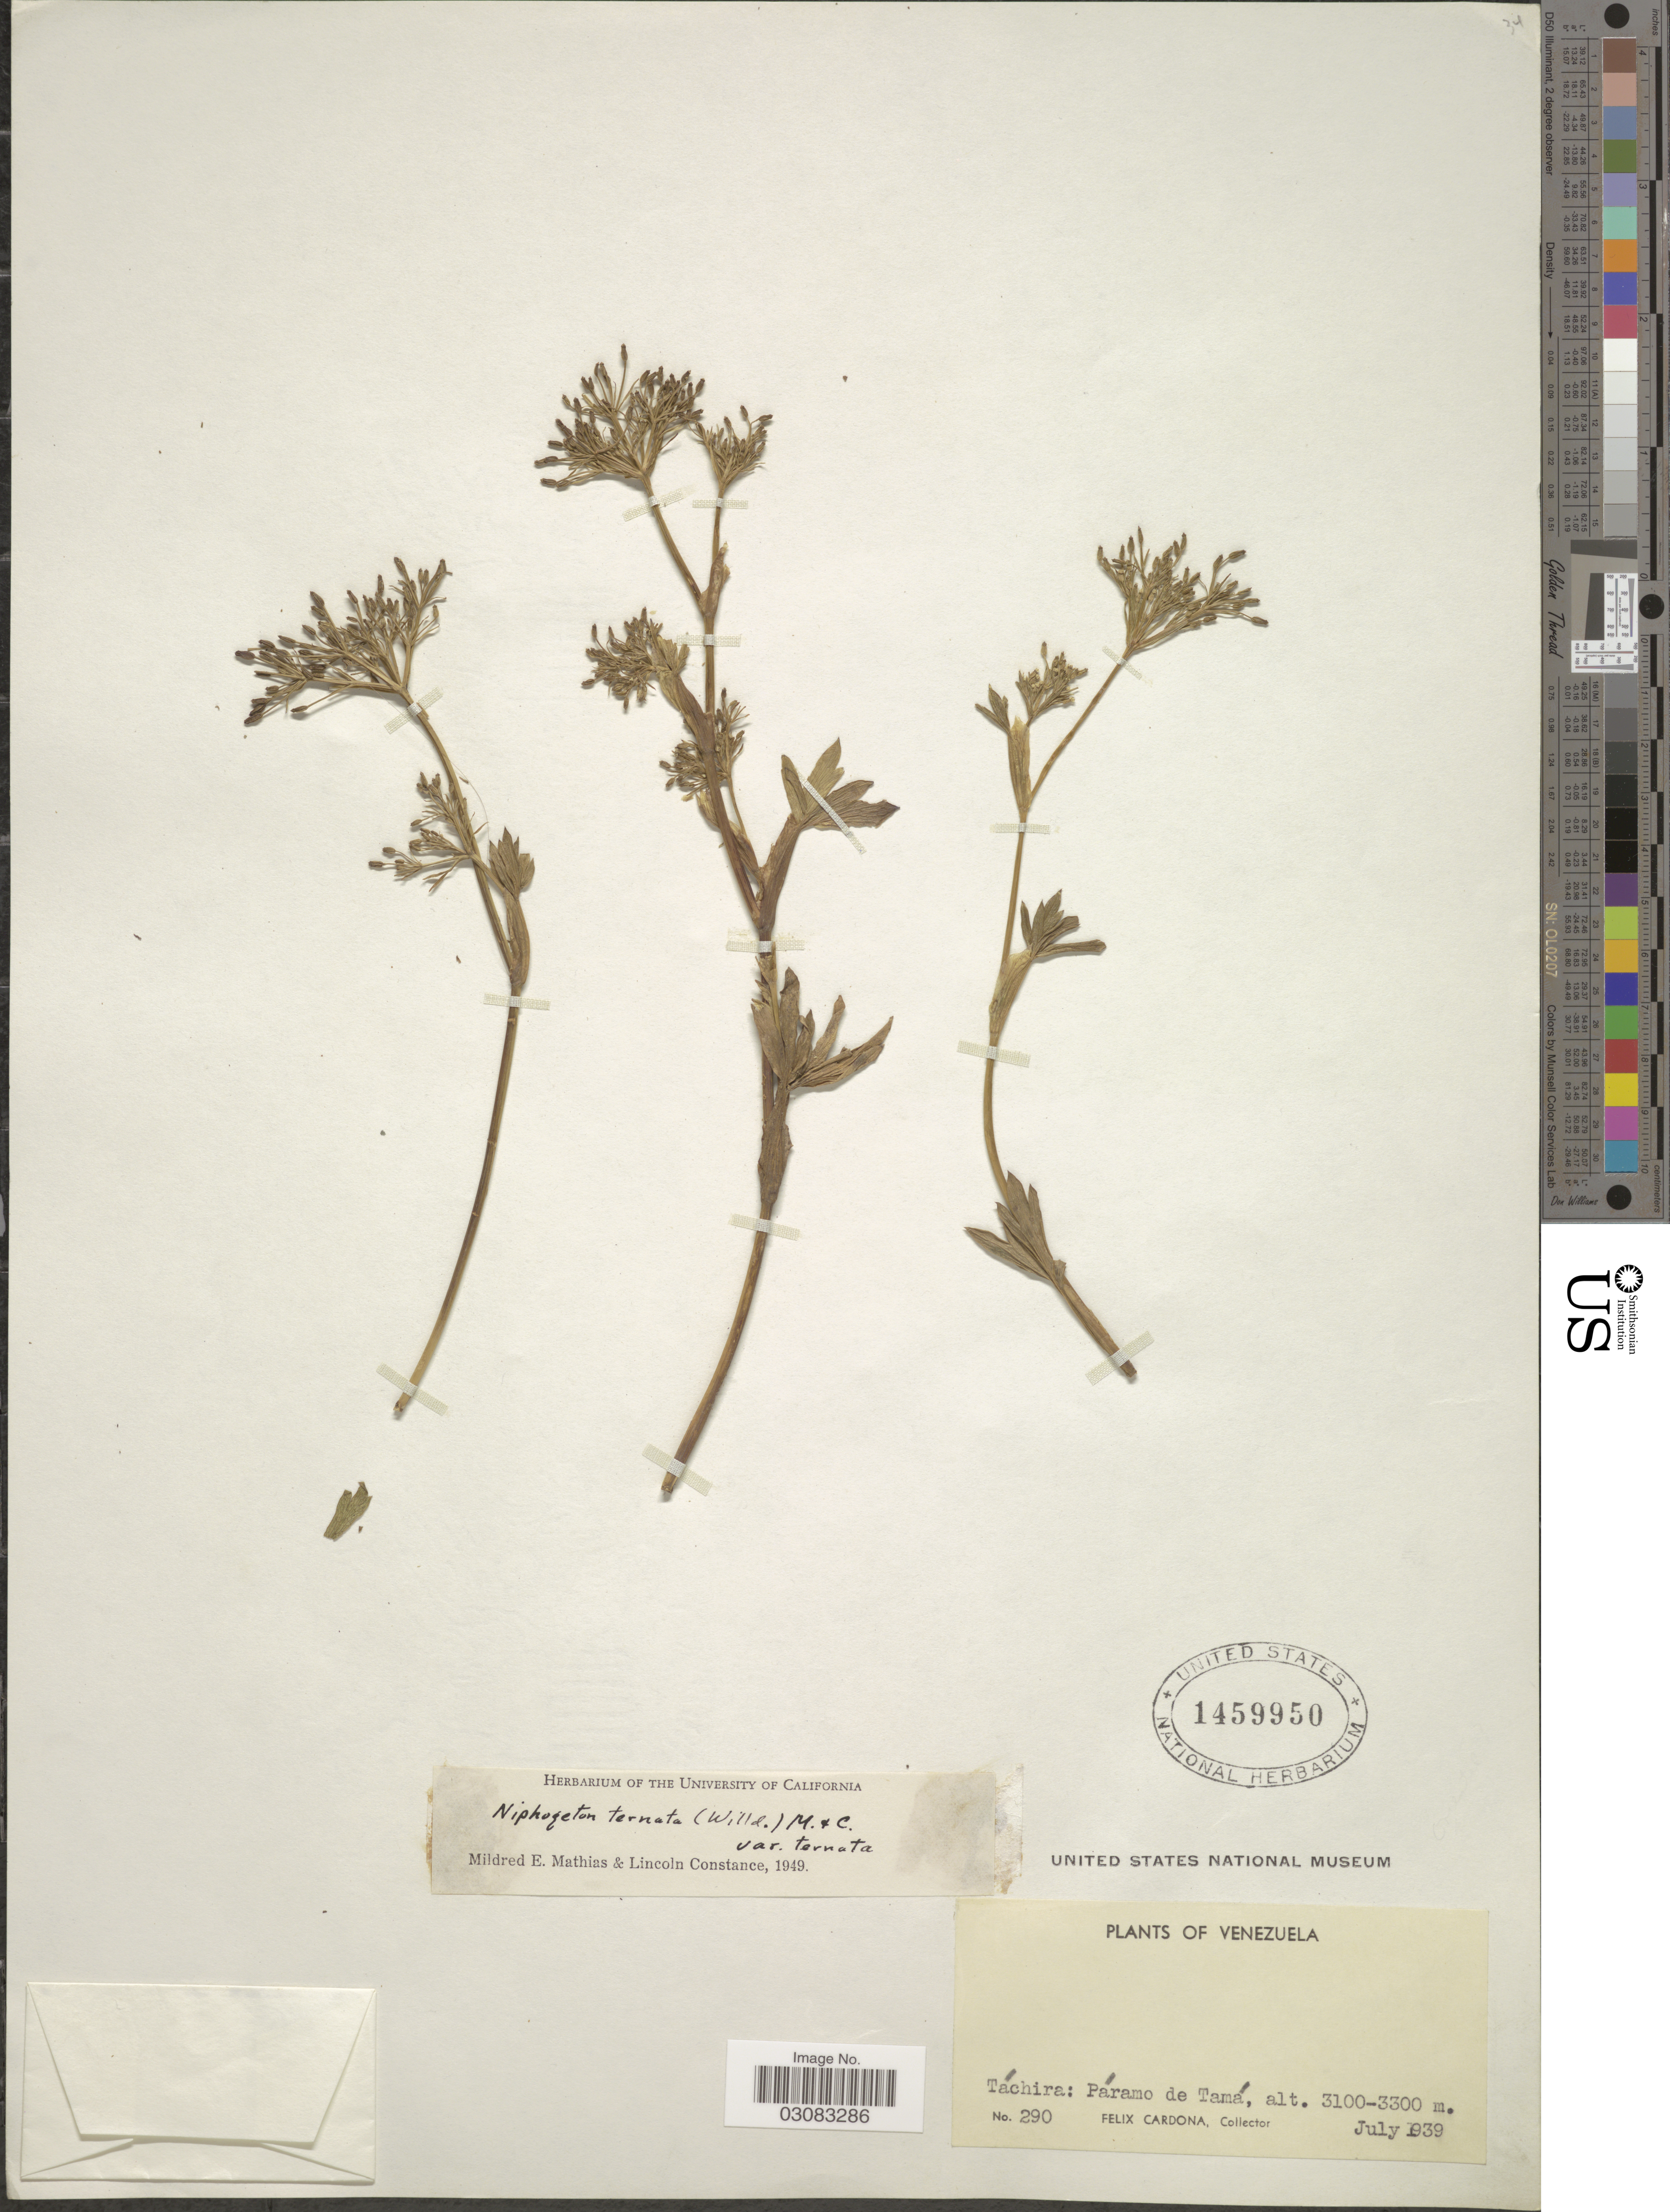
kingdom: Plantae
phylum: Tracheophyta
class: Magnoliopsida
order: Apiales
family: Apiaceae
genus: Niphogeton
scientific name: Niphogeton ternata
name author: (Willd. ex Schltr.) Mathias & Constance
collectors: F. Cardona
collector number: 290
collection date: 1939-07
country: Venezuela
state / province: Tachira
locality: Páramo de Tamá.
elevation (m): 3100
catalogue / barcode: US 1459950